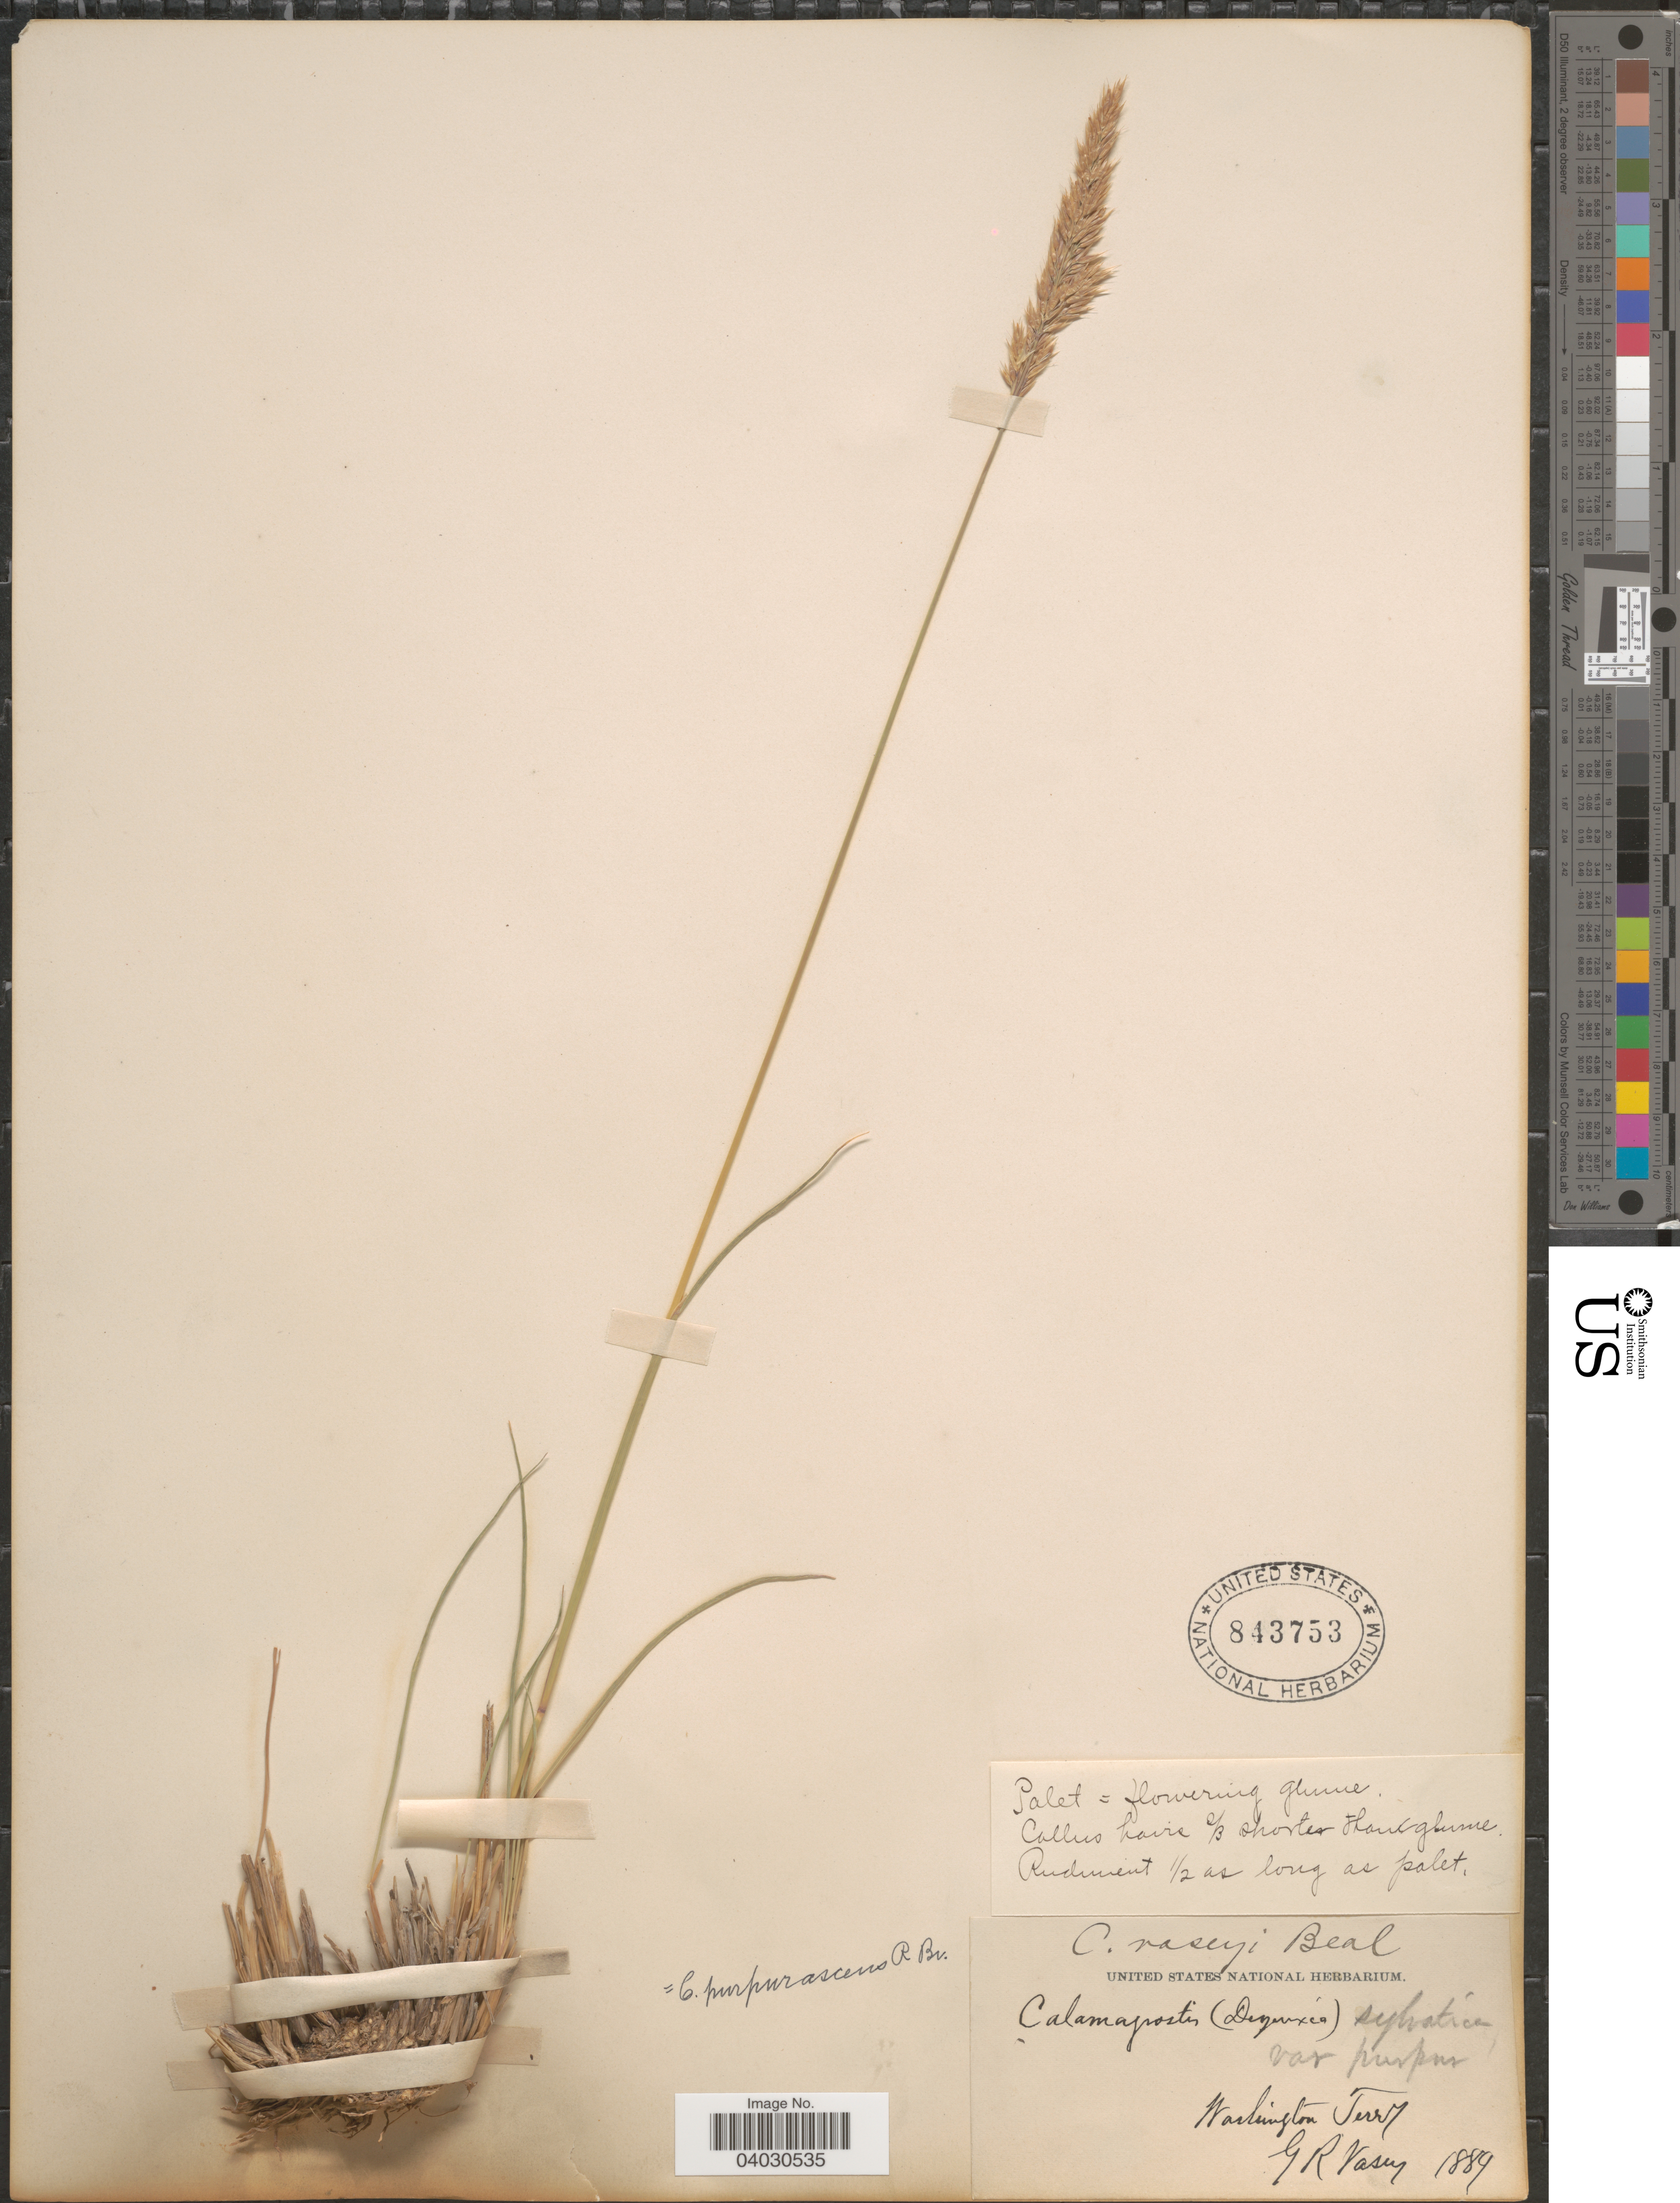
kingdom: Plantae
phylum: Tracheophyta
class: Liliopsida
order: Poales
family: Poaceae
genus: Calamagrostis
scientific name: Calamagrostis purpurascens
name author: R. Br.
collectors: G. R. Vasey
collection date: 1889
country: United States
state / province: Washington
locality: Washington Terr.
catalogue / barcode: US 843753